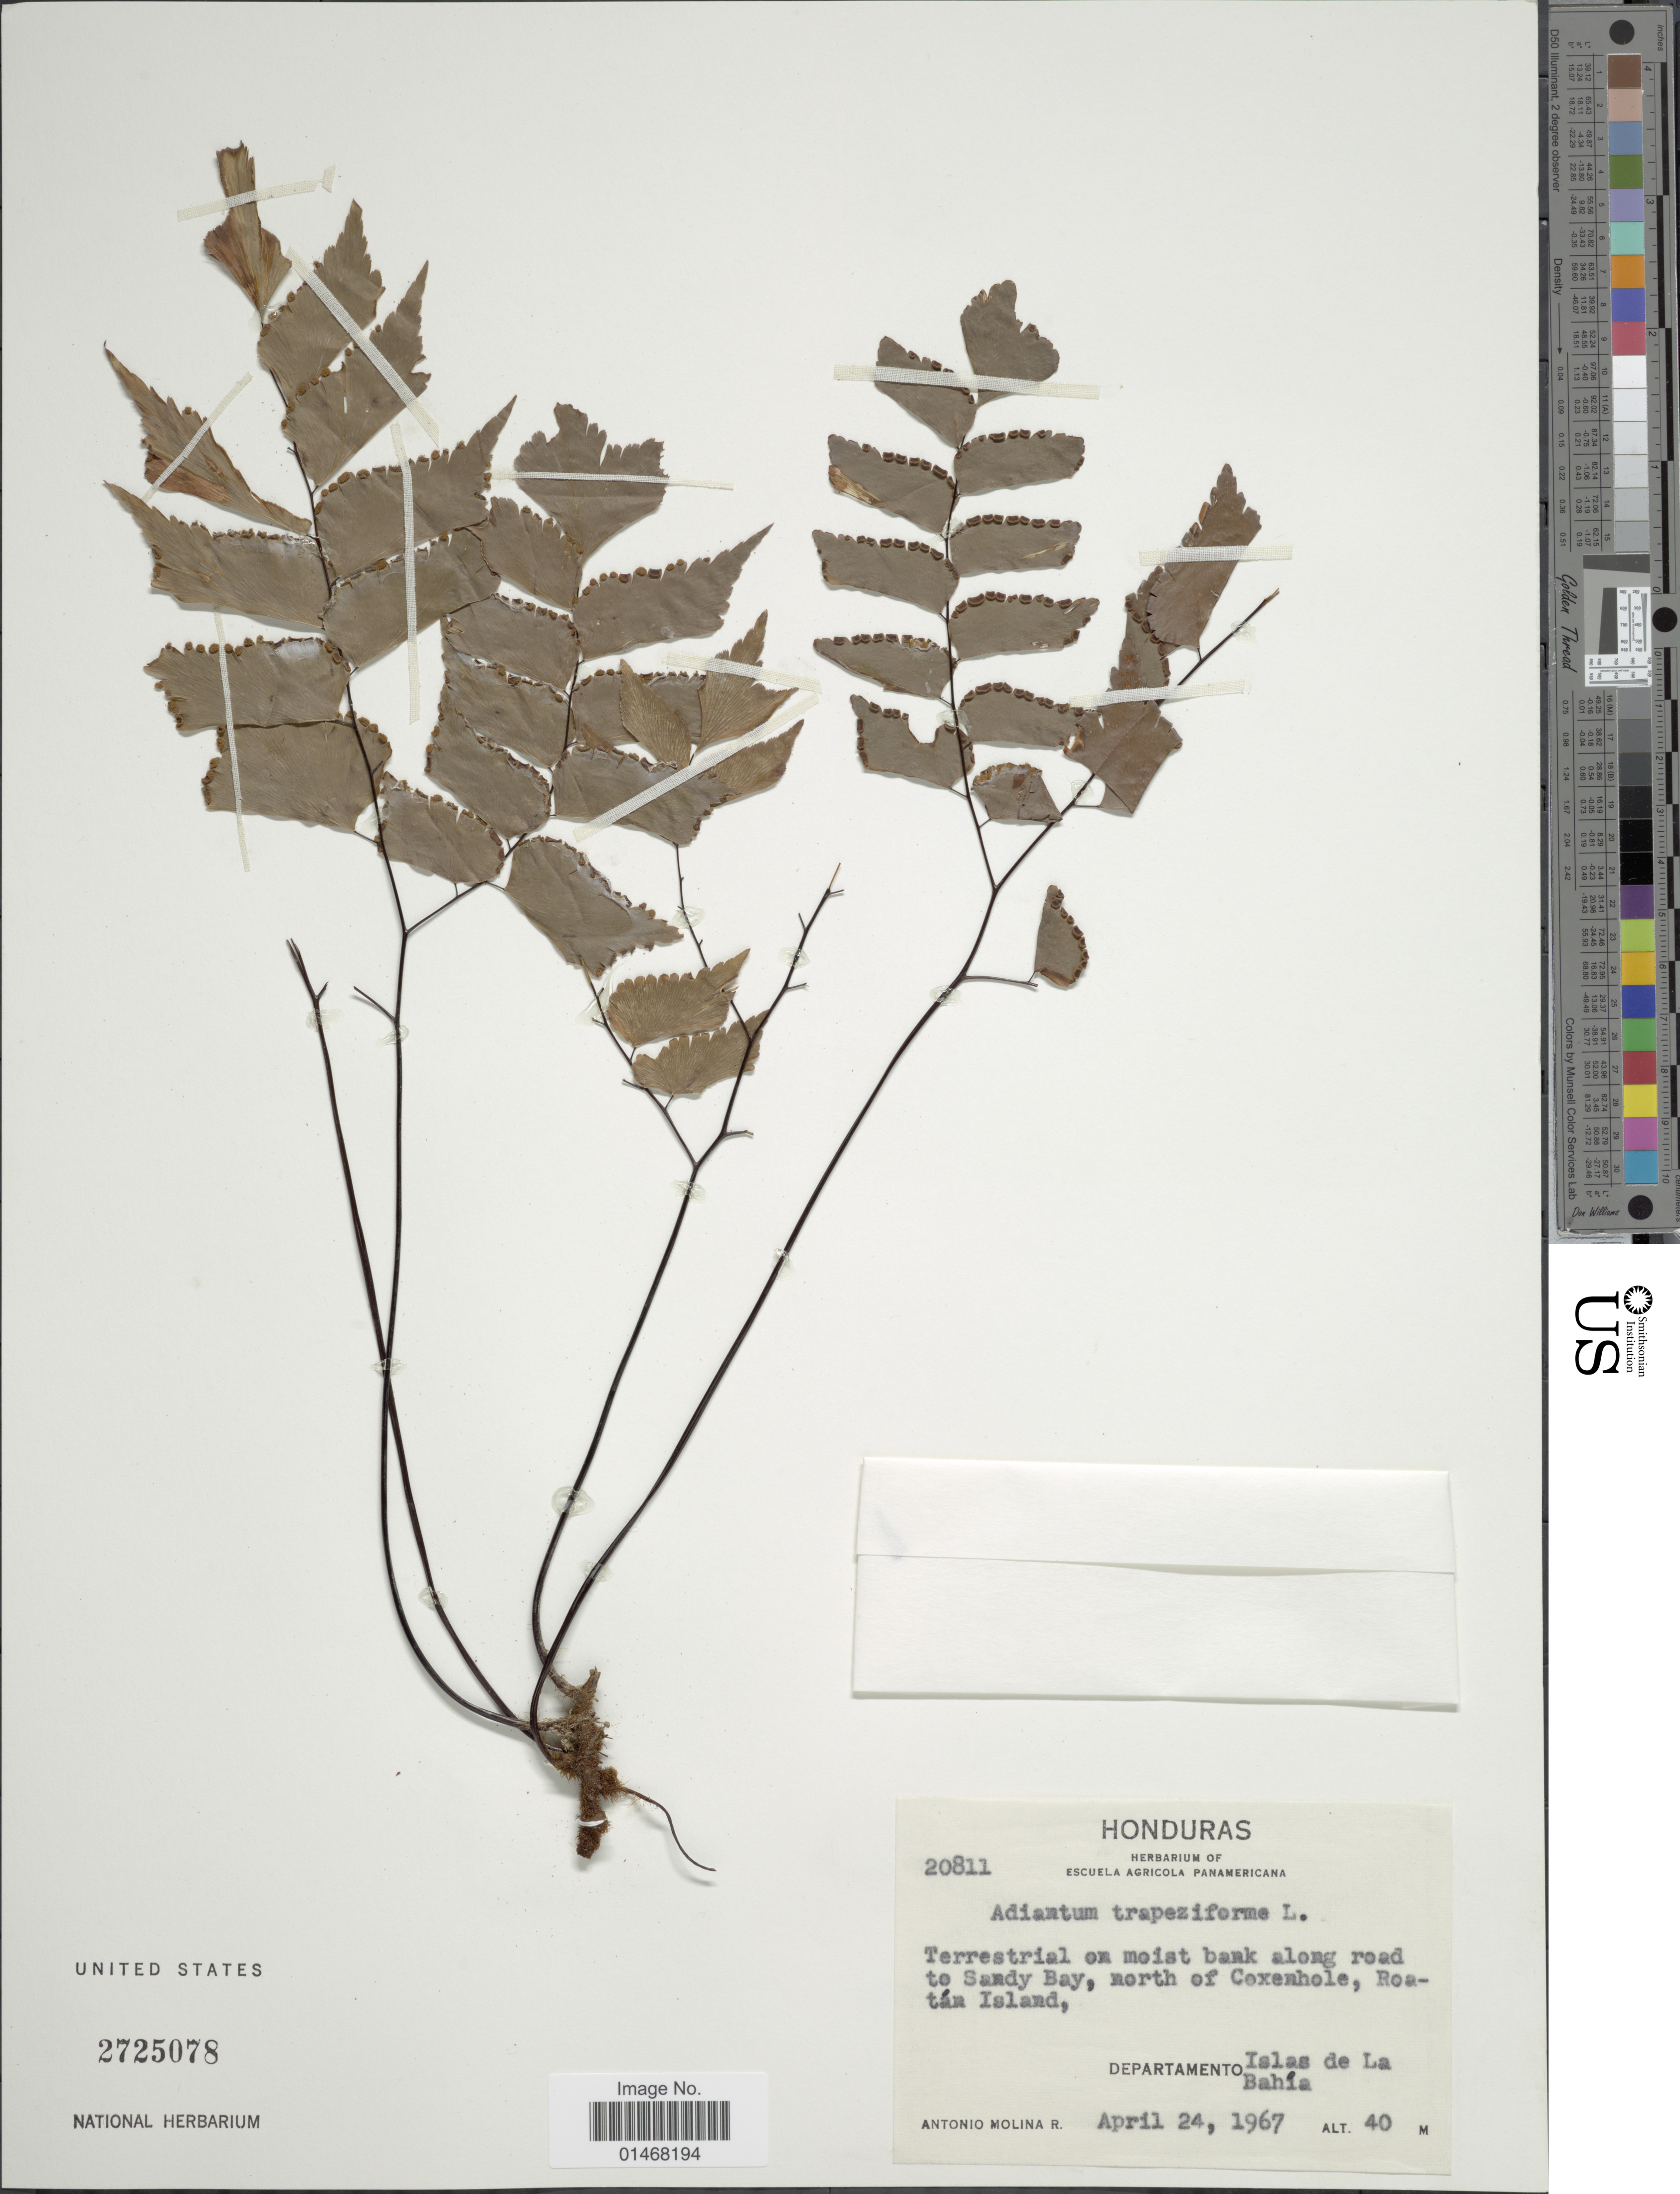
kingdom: Plantae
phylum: Tracheophyta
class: Polypodiopsida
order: Polypodiales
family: Pteridaceae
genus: Adiantum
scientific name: Adiantum trapeziforme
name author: L.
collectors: A. Molina R.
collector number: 20811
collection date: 1967-04-24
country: Honduras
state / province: Islas de la Bahía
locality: Terrestial on moist bank along road to Sandy Bay, north of Coxenhole, Roatán Island, Departmento Islas deLa Bahia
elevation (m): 40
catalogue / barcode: US 2725078